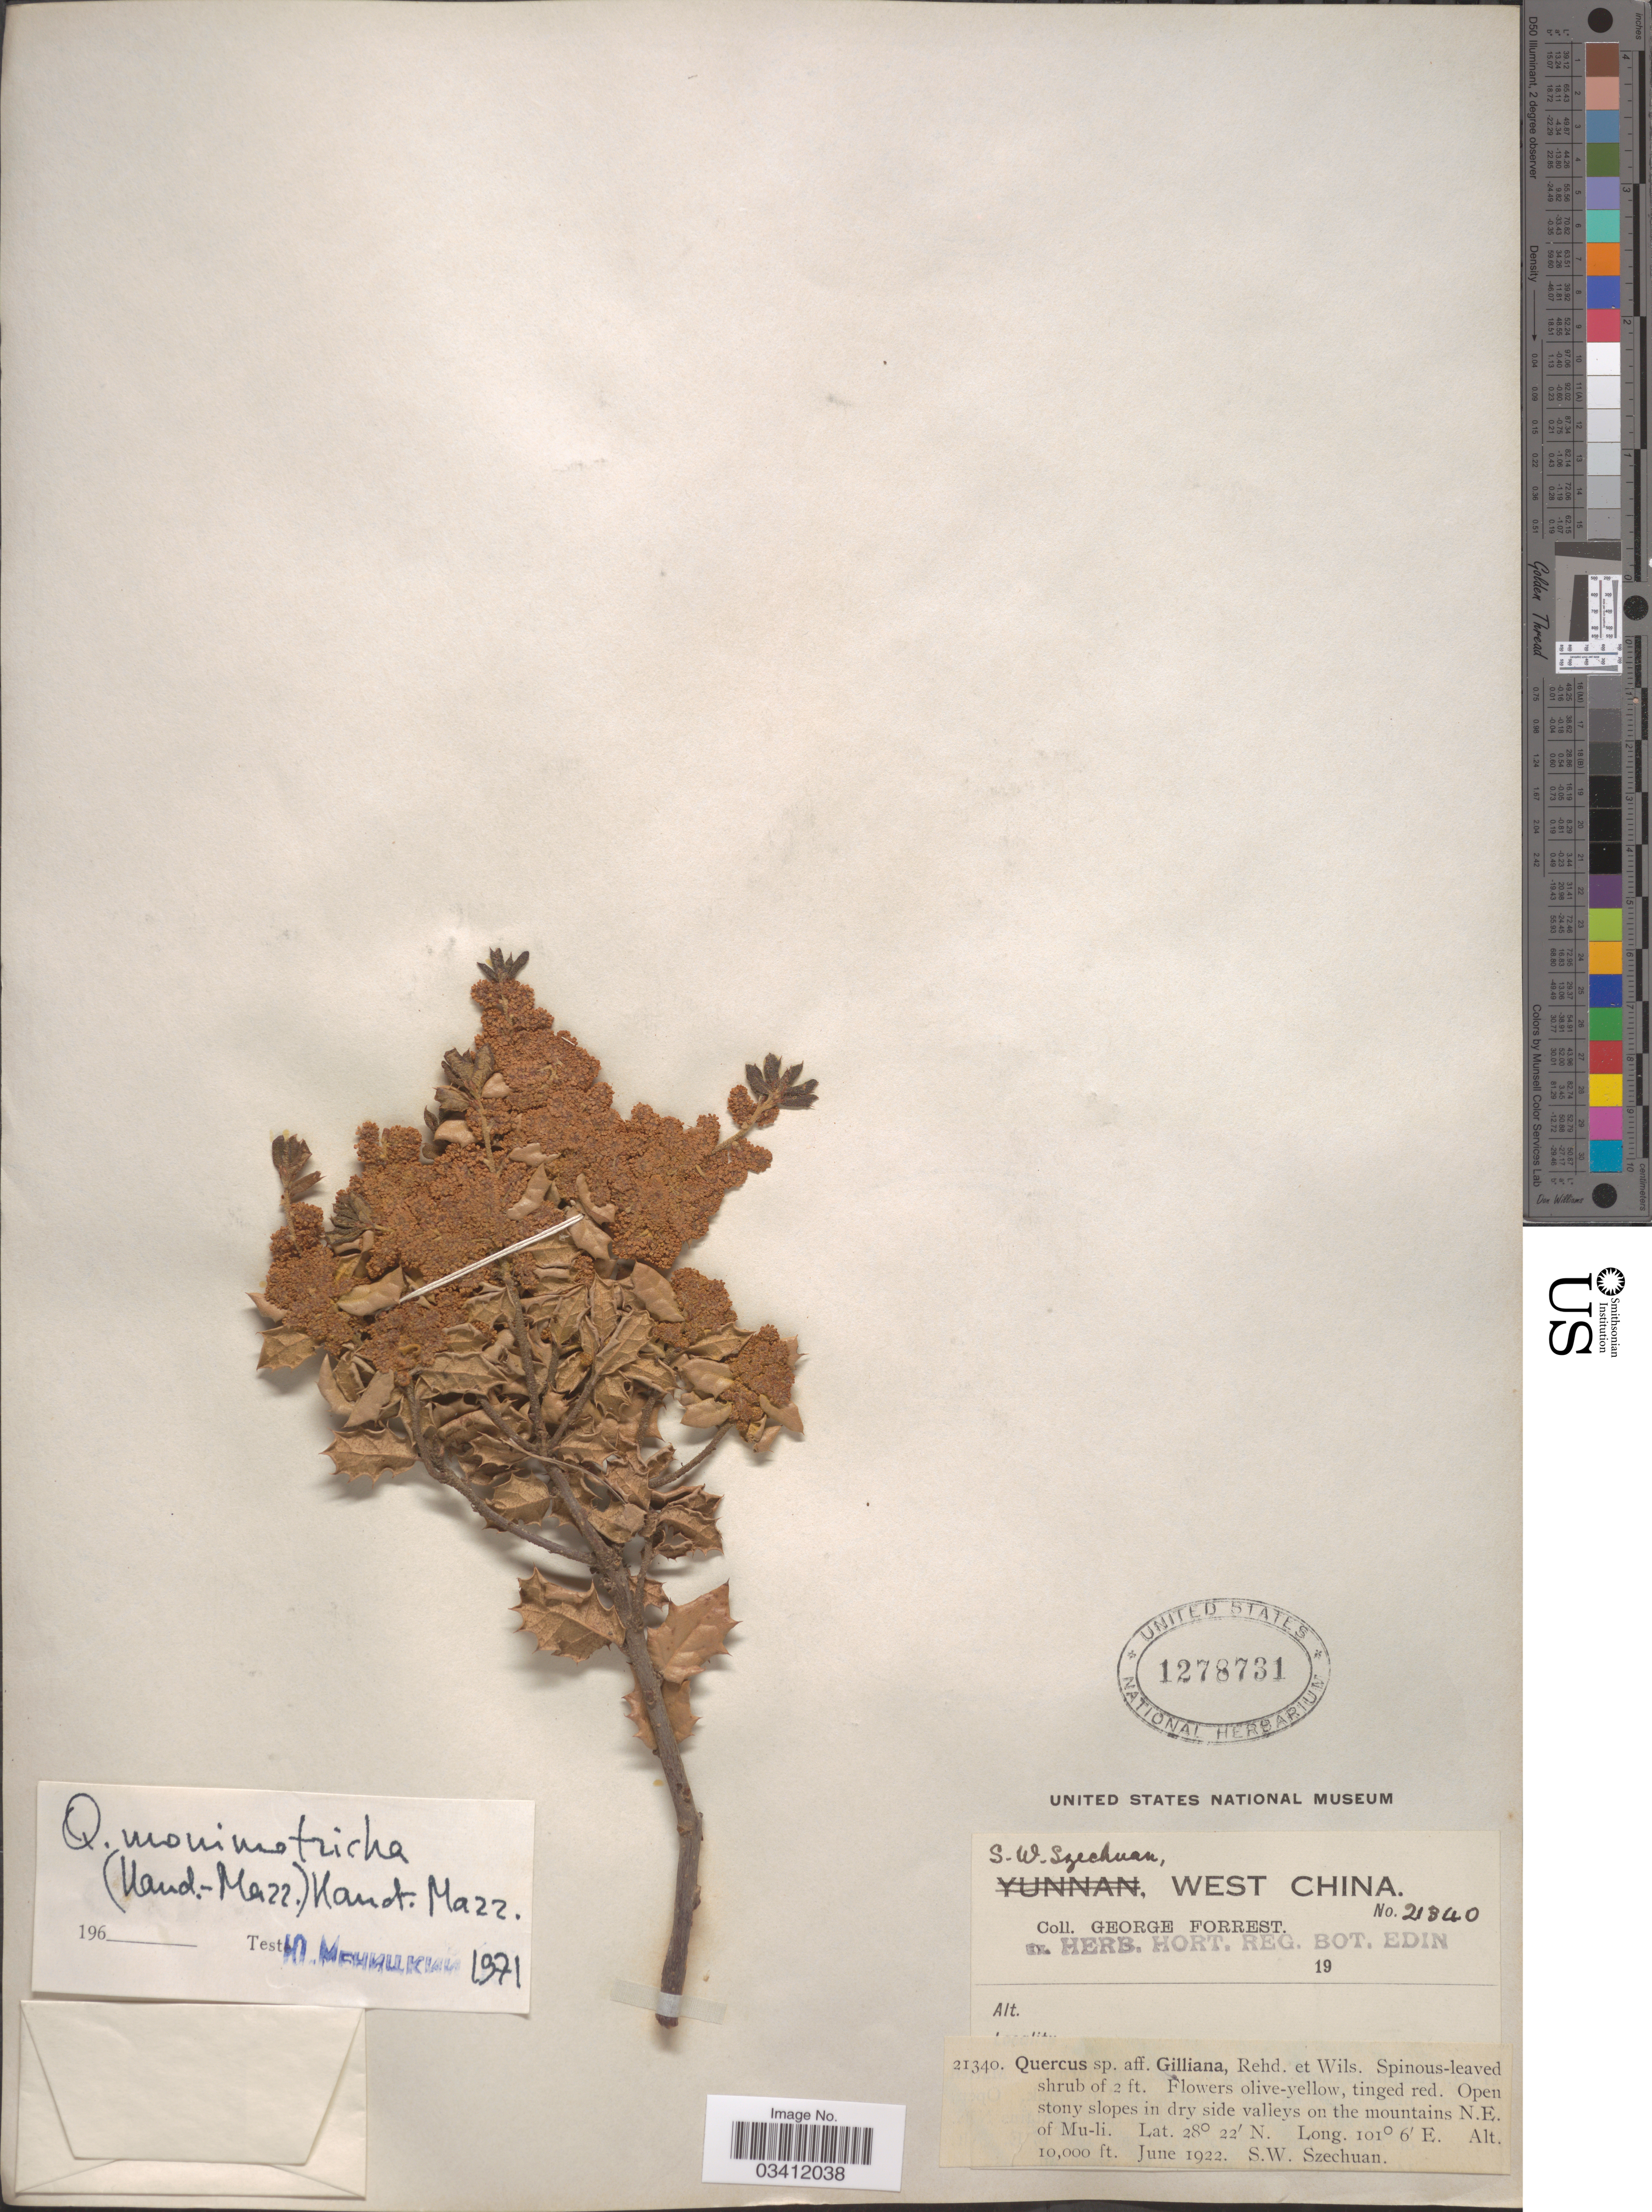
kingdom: Plantae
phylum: Tracheophyta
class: Magnoliopsida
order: Fagales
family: Fagaceae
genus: Quercus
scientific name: Quercus monimotricha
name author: Hand.-Mazz.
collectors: G. Forrest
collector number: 21340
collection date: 1922-06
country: China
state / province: Sichuan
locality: S.W. Szechuan. Open stony slopes in dry side valleys on the mountains N.E. of Mu-li.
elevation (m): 3048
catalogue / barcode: US 1278731